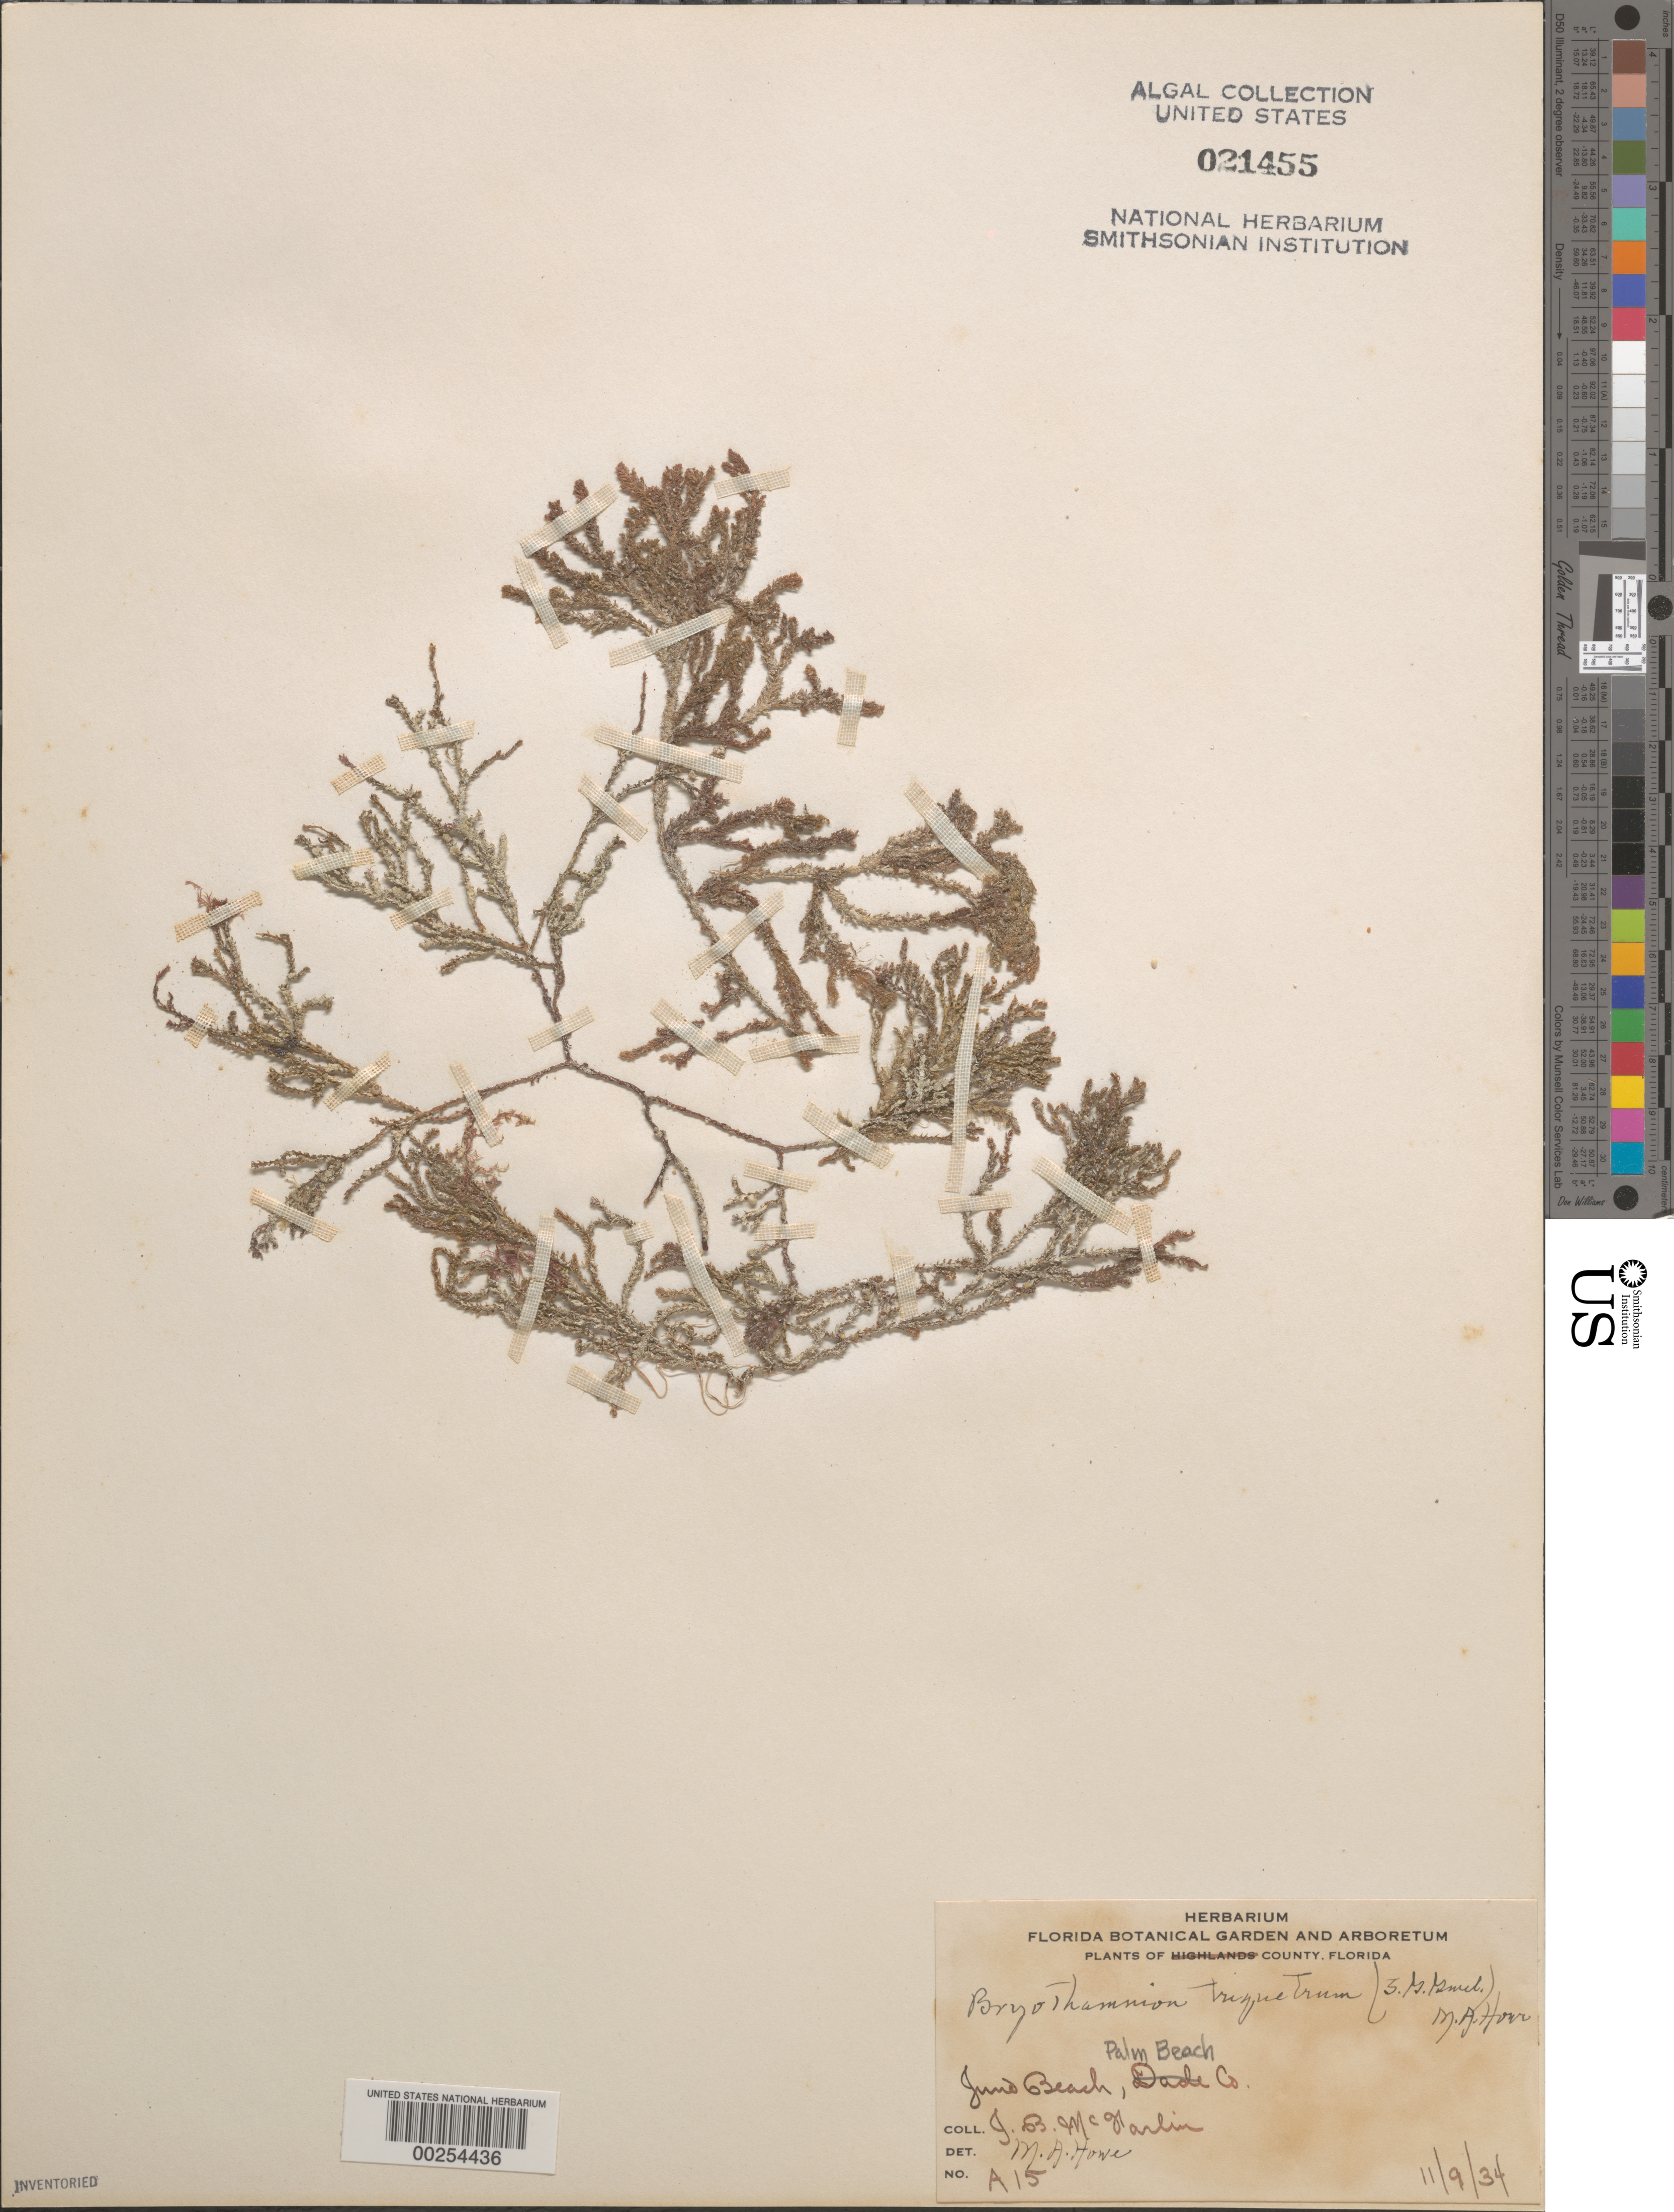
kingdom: Plantae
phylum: Rhodophyta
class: Florideophyceae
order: Ceramiales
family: Rhodomelaceae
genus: Alsidium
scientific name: Alsidium triquetrum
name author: (S.G. Gmel.) Trevis.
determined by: Algae name updating Project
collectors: J. McFarlin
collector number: A15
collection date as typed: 09 Nov 1934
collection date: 1934-11-09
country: United States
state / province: Florida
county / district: Palm Beach County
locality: Juno Beach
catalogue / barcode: US 21455